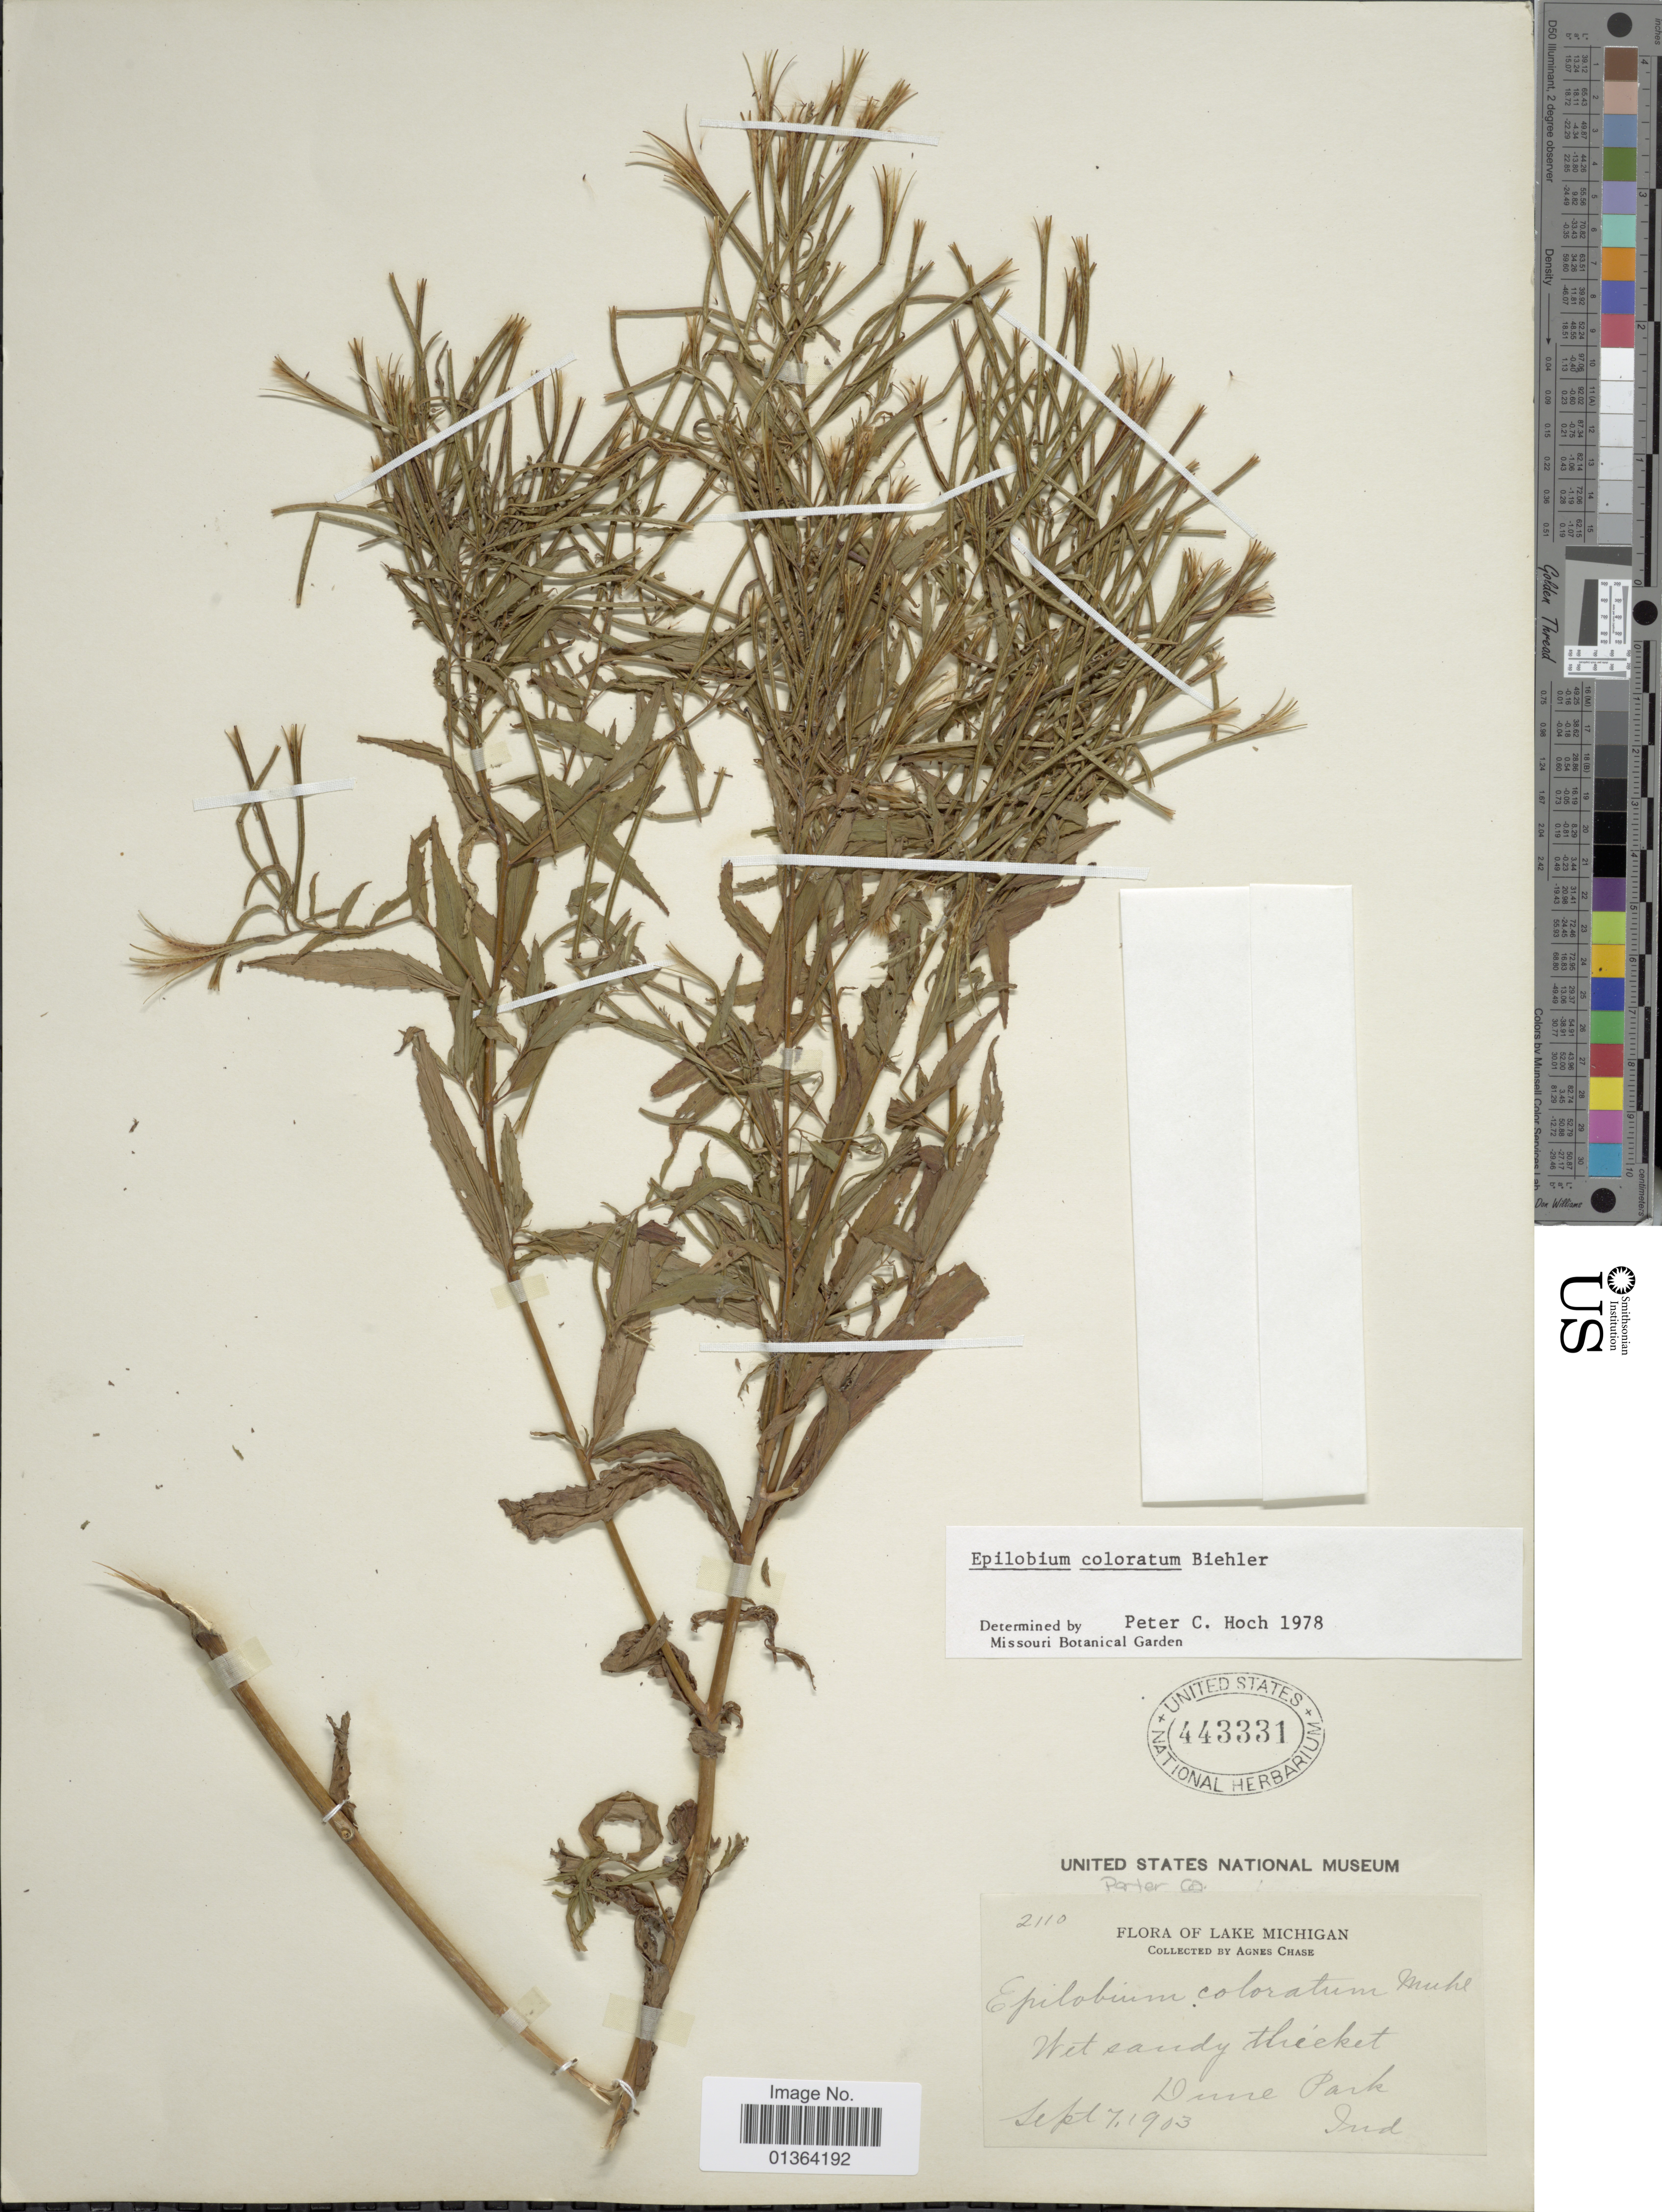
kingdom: Plantae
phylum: Tracheophyta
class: Magnoliopsida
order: Myrtales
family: Onagraceae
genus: Epilobium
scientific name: Epilobium coloratum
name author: Biehler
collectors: A. Chase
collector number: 2110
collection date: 1903-09-07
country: United States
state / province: Indiana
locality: Lake Michigan. Dune Park.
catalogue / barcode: US 443331